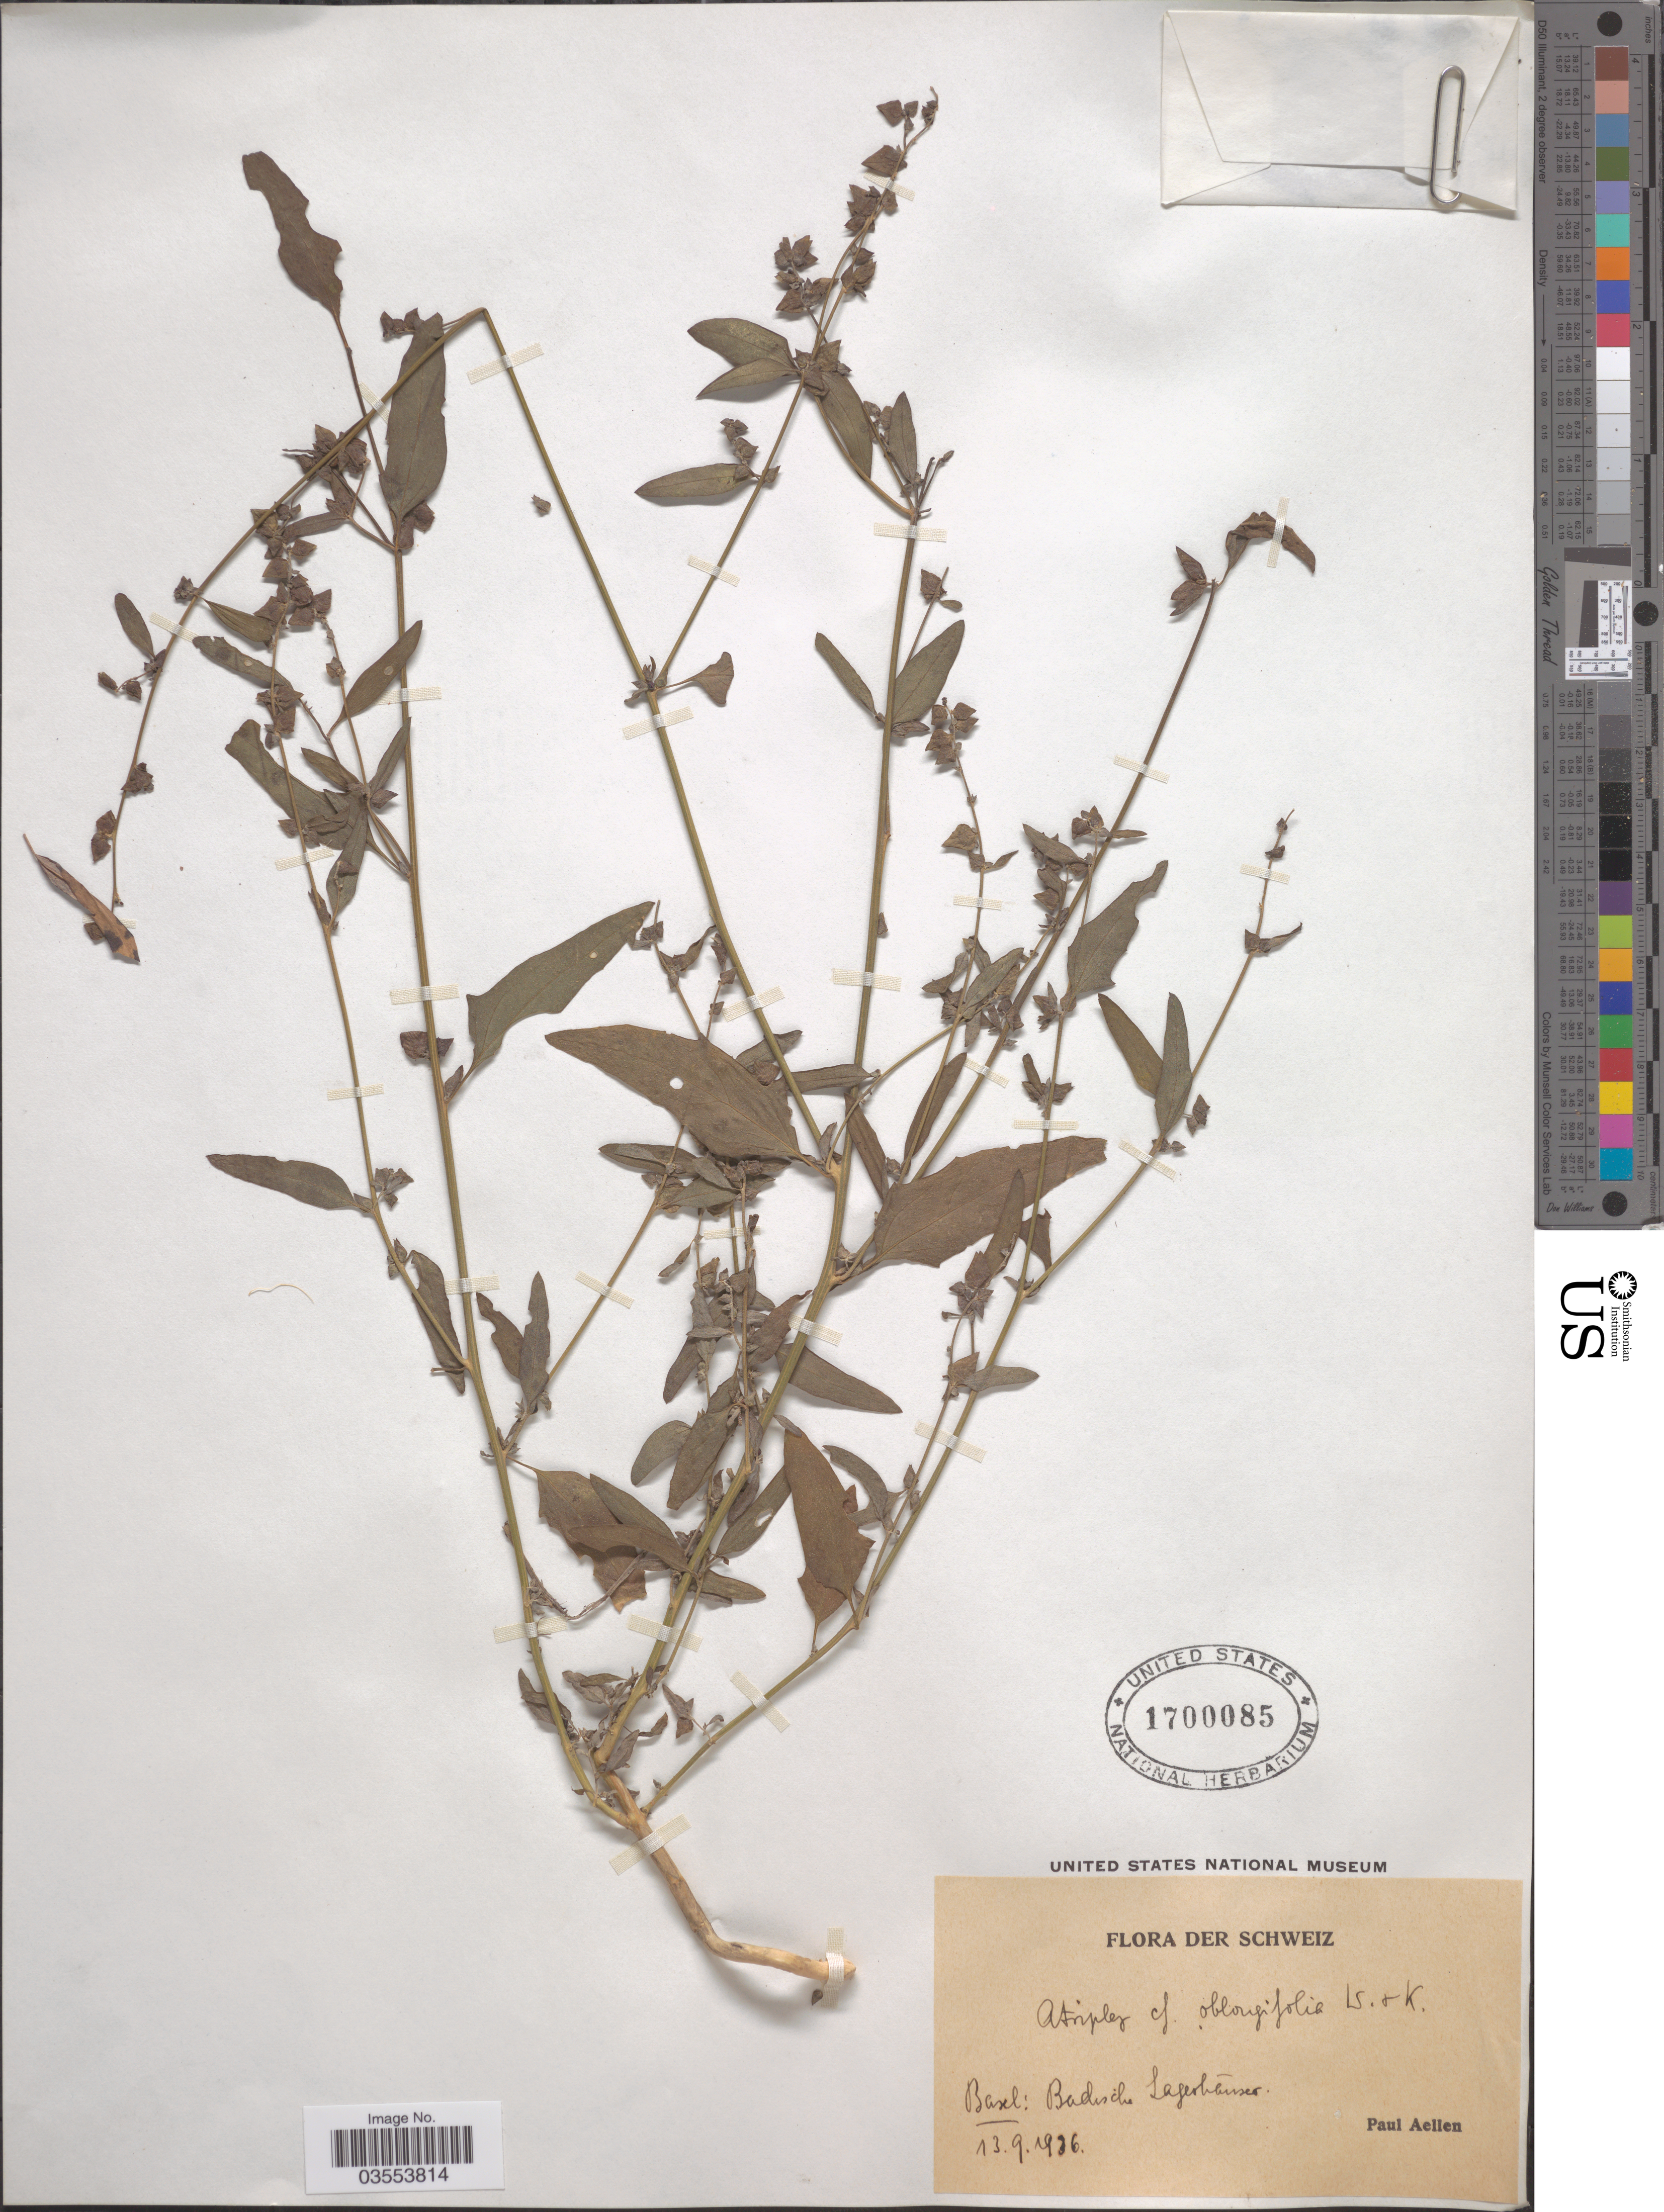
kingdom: Plantae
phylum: Tracheophyta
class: Magnoliopsida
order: Caryophyllales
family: Amaranthaceae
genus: Atriplex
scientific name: Atriplex oblongifolia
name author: Waldst. & Kit.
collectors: P. Aellen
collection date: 1936-09-13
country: Switzerland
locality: Schweiz. Baxl: Badische Lagerháuser.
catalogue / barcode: US 1700085